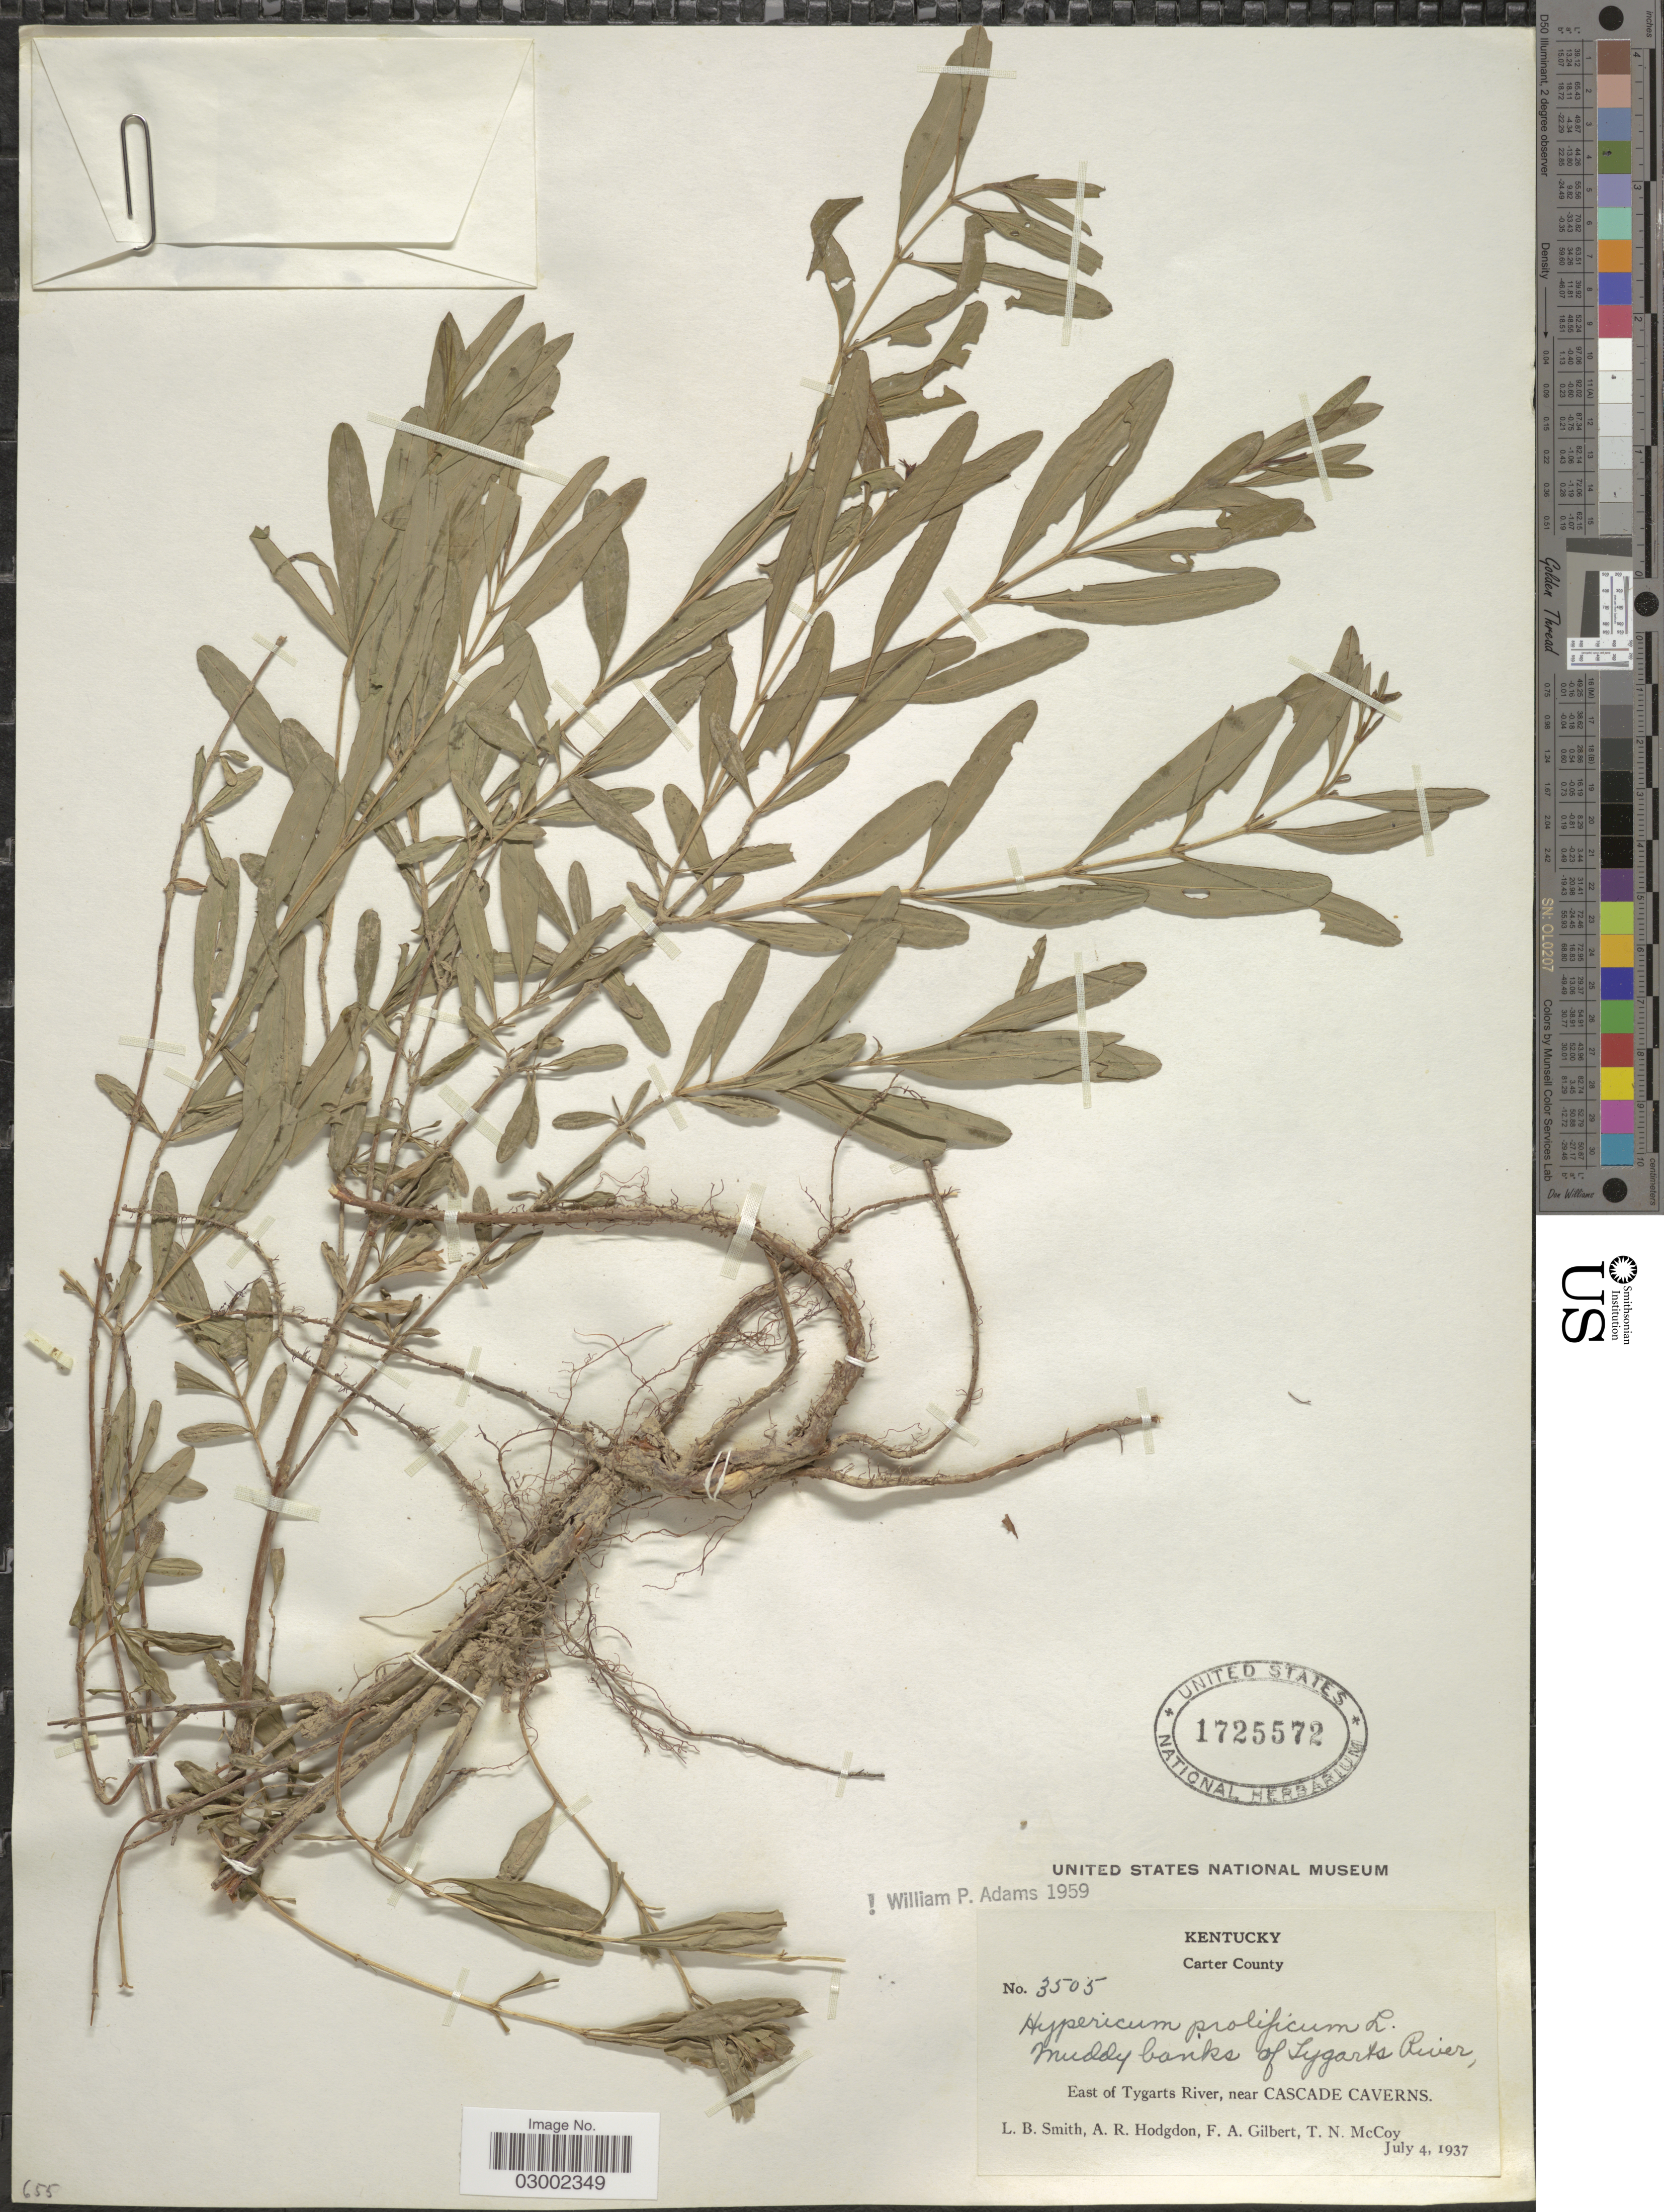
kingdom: Plantae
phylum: Tracheophyta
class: Magnoliopsida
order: Malpighiales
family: Hypericaceae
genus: Hypericum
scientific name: Hypericum prolificum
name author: L.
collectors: L. Smith, A. R. Hodgdon, F. A. Gilbert & T. N. McCoy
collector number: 3505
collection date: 1937-07-04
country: United States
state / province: Kentucky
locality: Carter County. Muddy banks of Tygarts River, East of Tygarts River, near Cascade Caverns.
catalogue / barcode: US 1725572